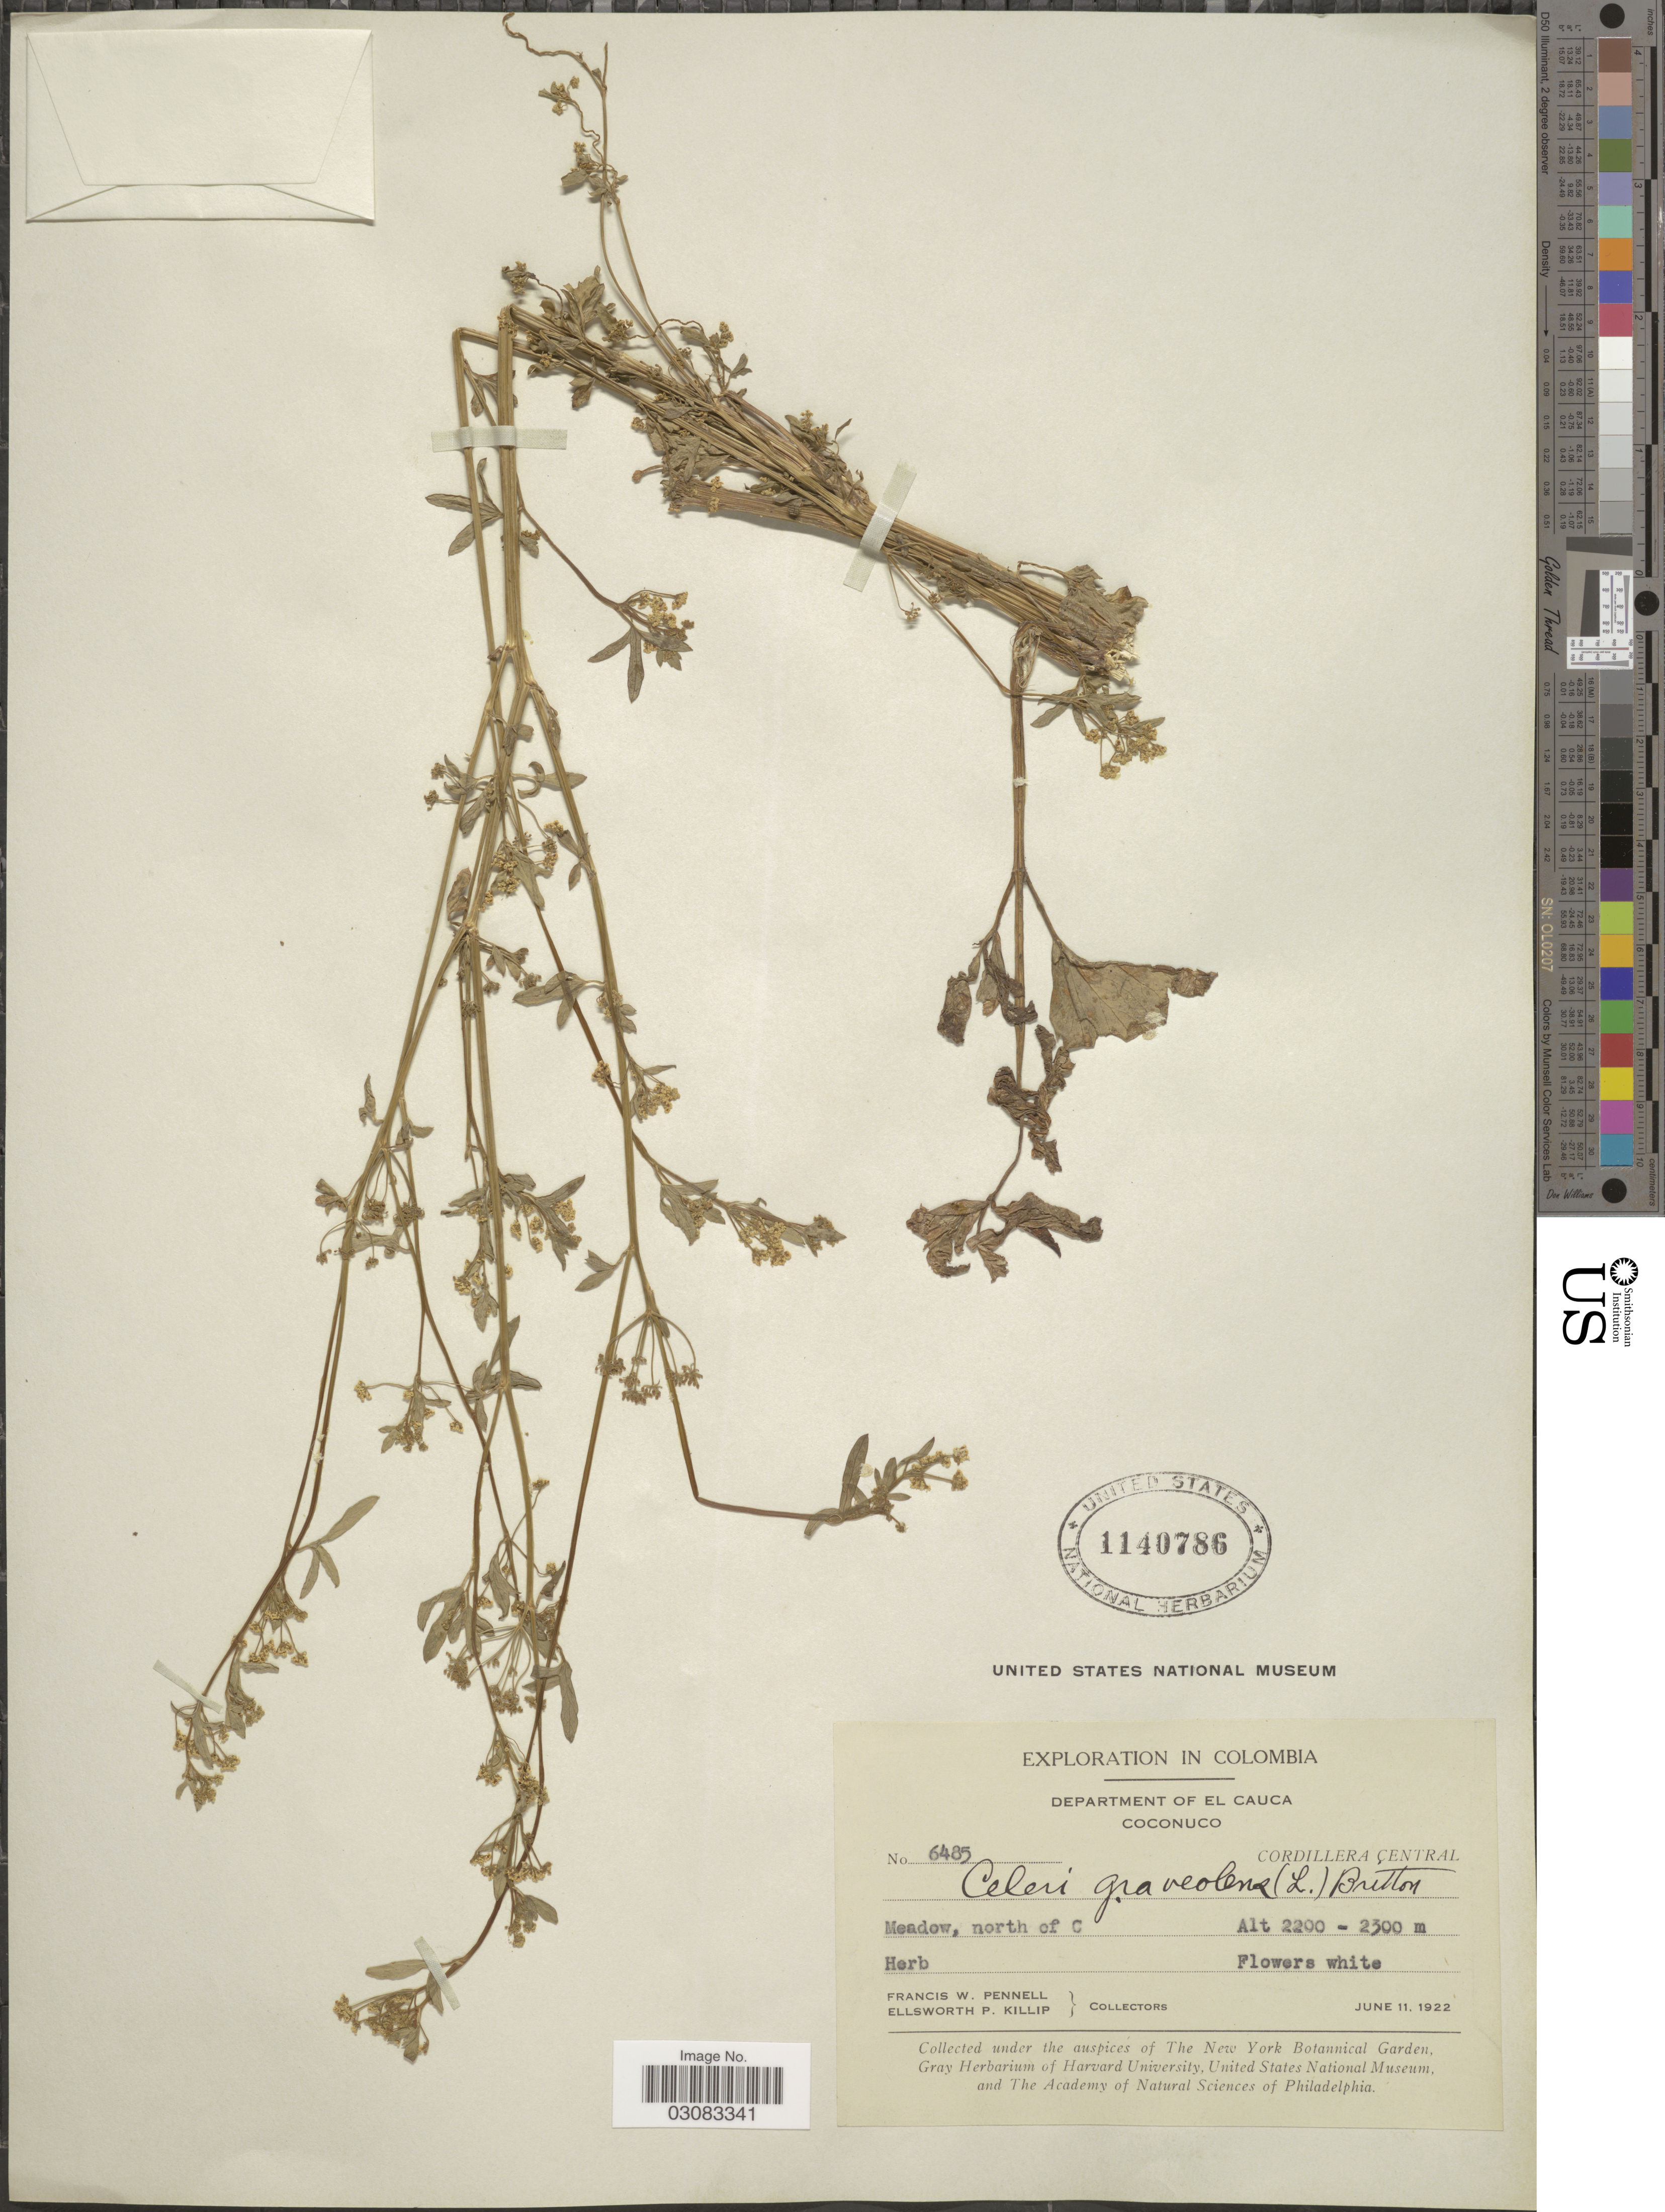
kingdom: Plantae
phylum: Tracheophyta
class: Magnoliopsida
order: Apiales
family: Apiaceae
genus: Apium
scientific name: Apium graveolens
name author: L.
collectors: F. W. Pennell & E. P. Killip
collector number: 6485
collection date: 1922-06-11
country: Colombia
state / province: Cauca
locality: Department of El Cauca. Coconuco. Cordillera Central. North of C.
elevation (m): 2200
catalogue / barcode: US 1140786